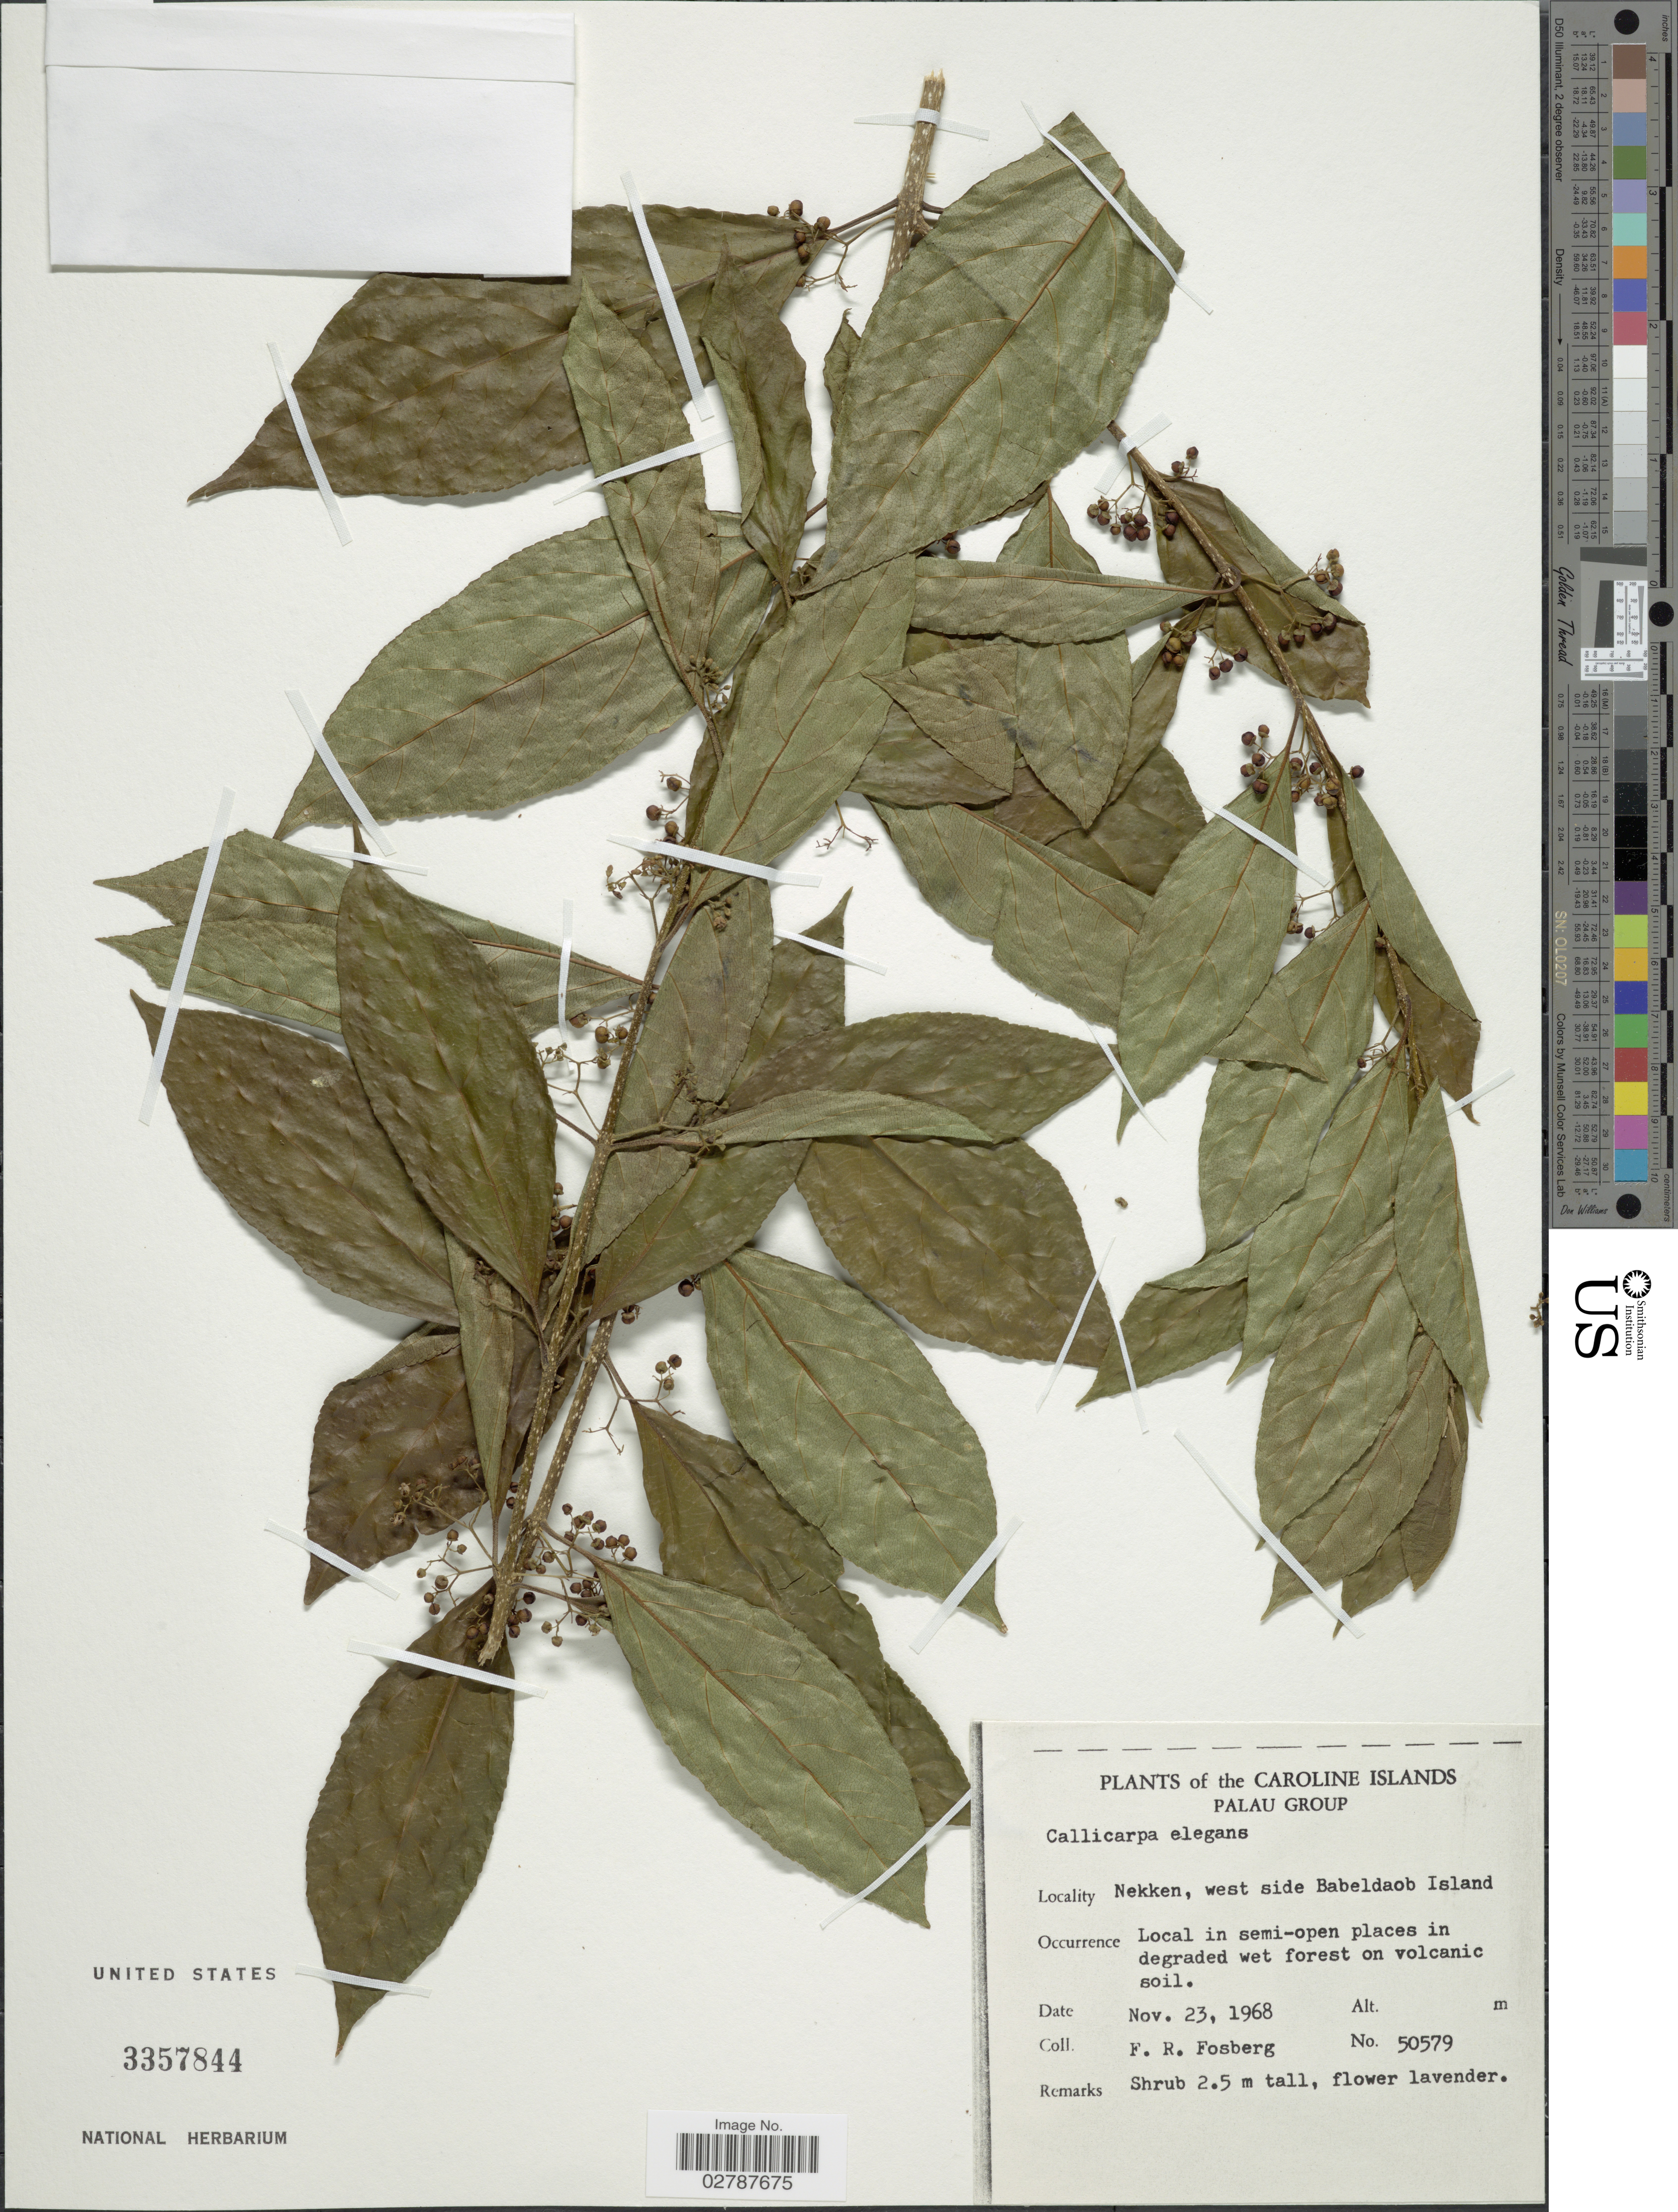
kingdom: Plantae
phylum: Tracheophyta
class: Magnoliopsida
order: Lamiales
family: Lamiaceae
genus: Callicarpa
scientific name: Callicarpa elegans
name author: Hayek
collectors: F. R. Fosberg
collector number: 50579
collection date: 1968-11-23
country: Palau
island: Babeldaob [Babelthuap]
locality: The Caroline Islands. Palau Group. Nekken, west side of Babeldaob Island.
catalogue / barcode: US 3357844